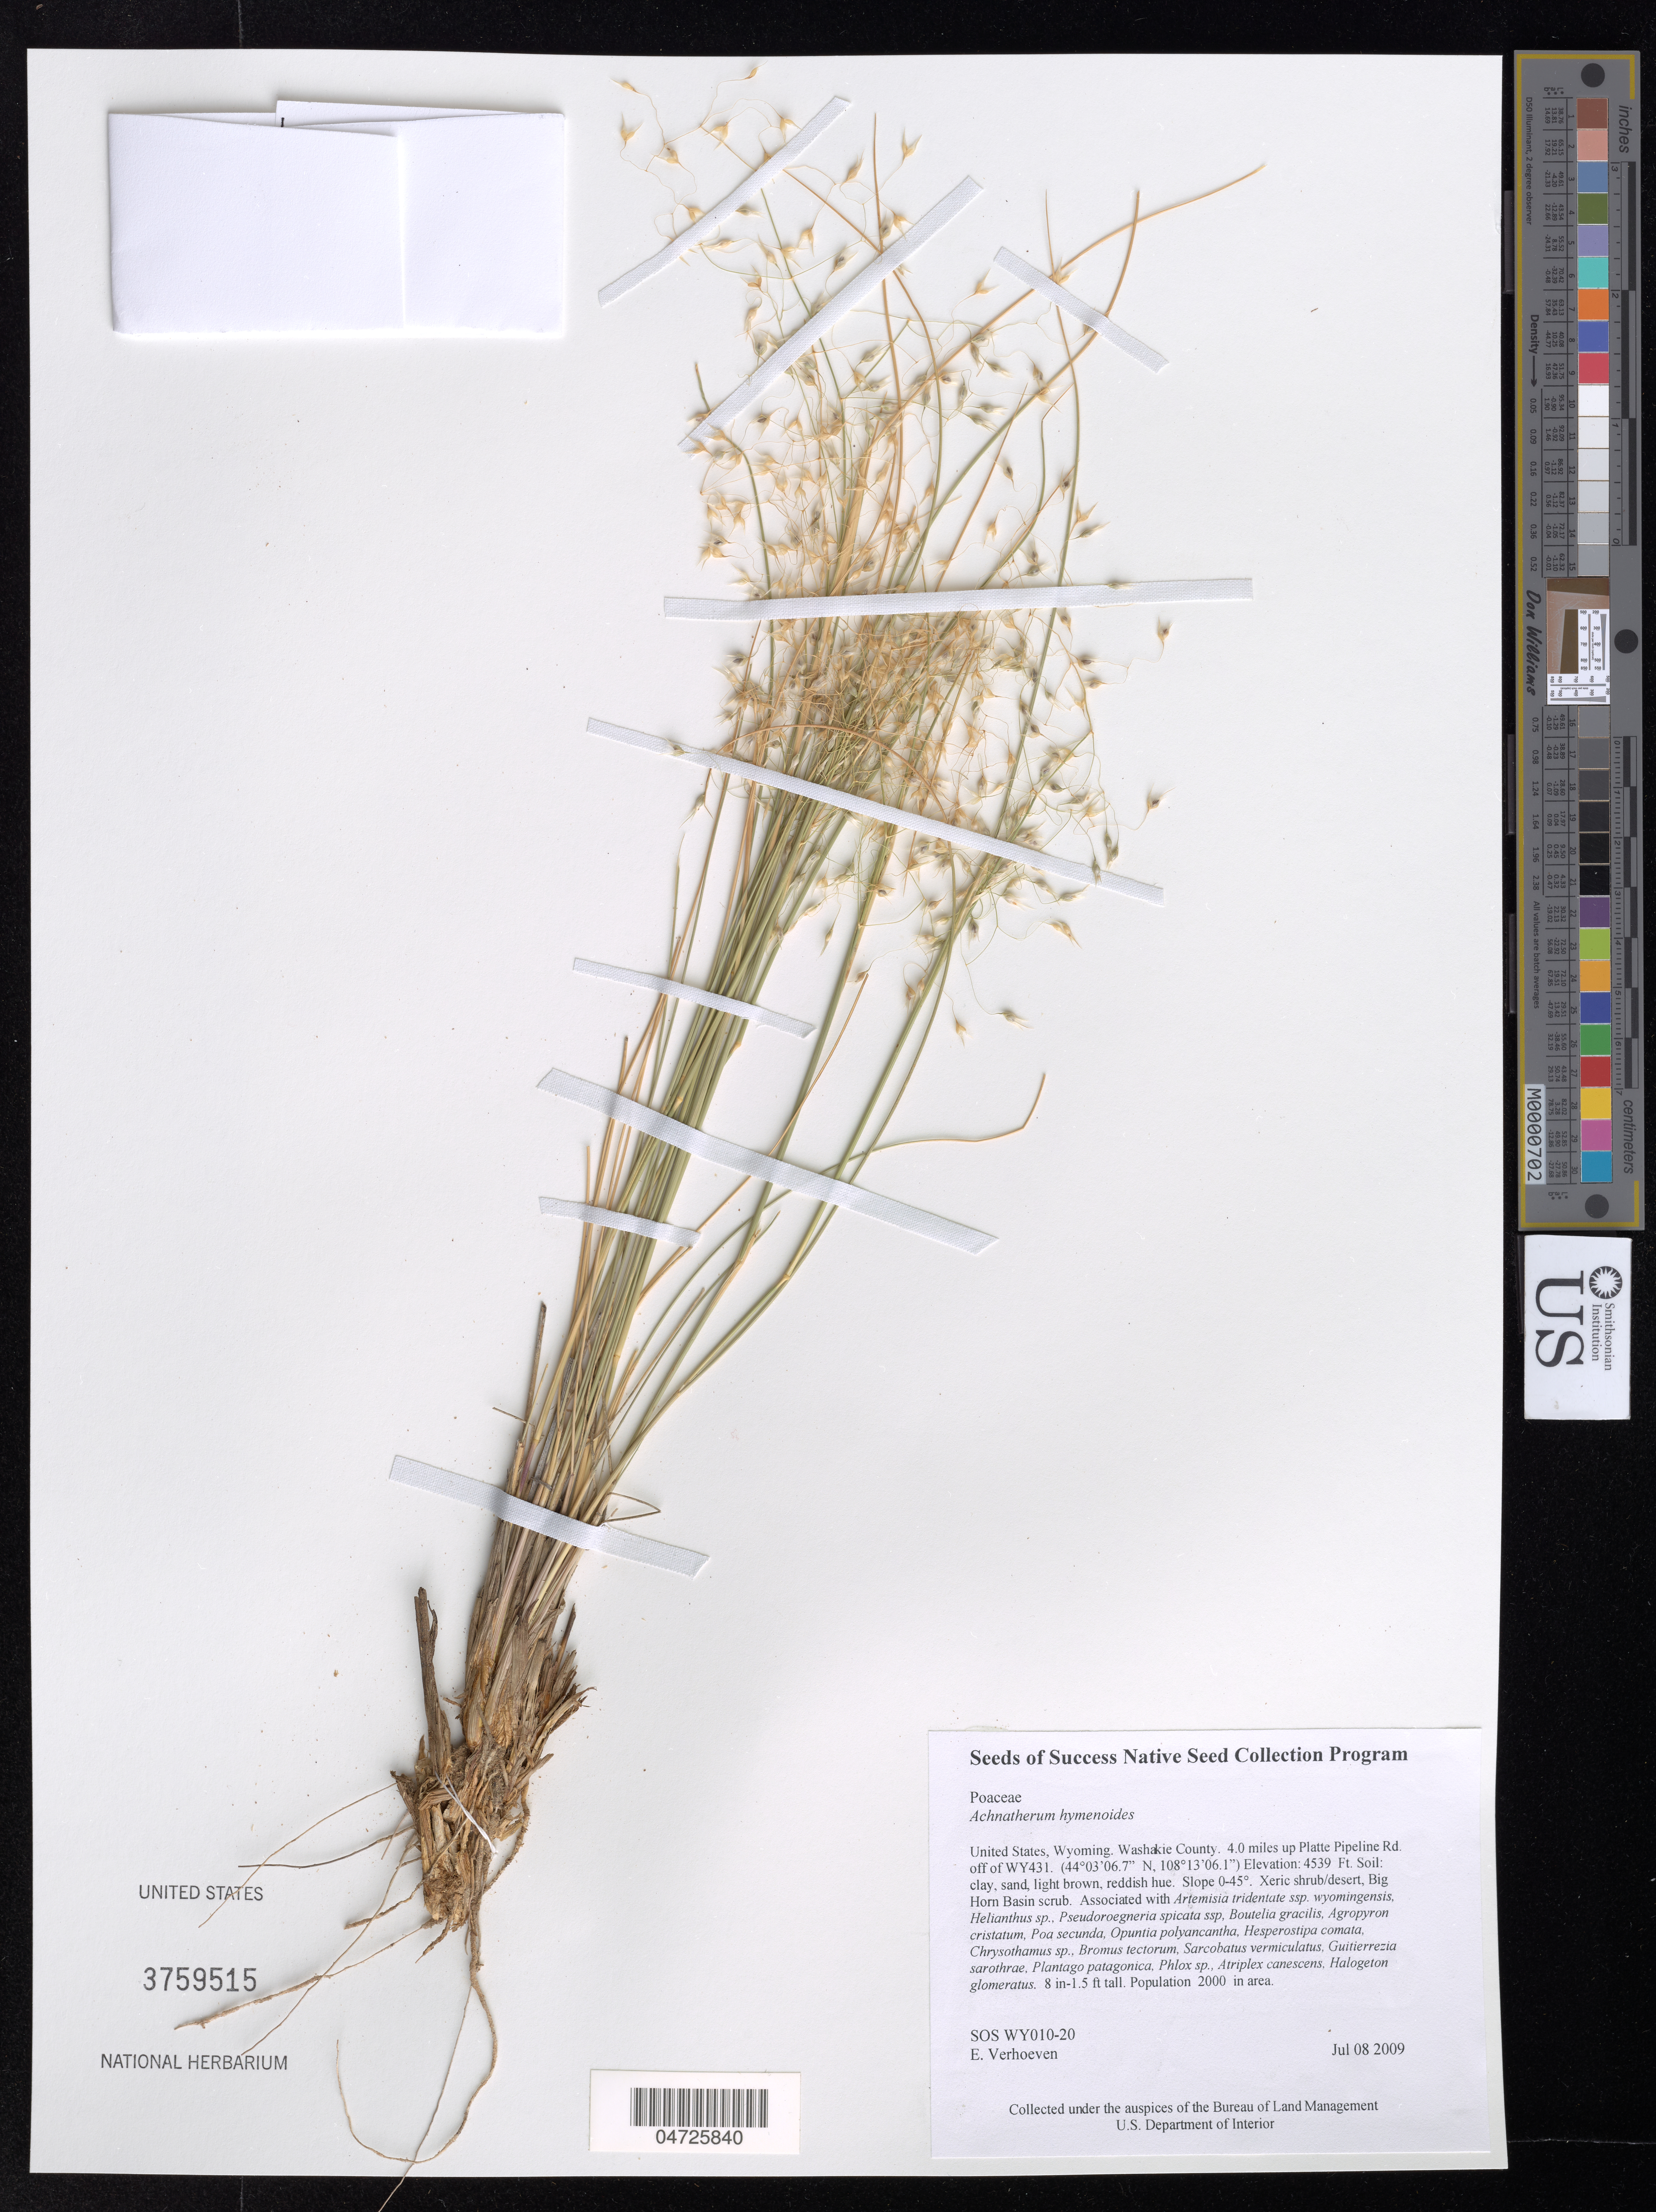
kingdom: Plantae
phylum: Tracheophyta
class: Liliopsida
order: Poales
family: Poaceae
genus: Achnatherum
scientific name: Achnatherum hymenoides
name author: (Roem. & Schult.) Barkworth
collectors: E. Verhoeven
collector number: SOS WY010-20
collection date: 2009-07-08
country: United States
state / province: Wyoming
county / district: Washakie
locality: Washakie County. 4.0 miles up Platte Pipeline Rd. off of WY431.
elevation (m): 1383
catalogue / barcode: US 3759515